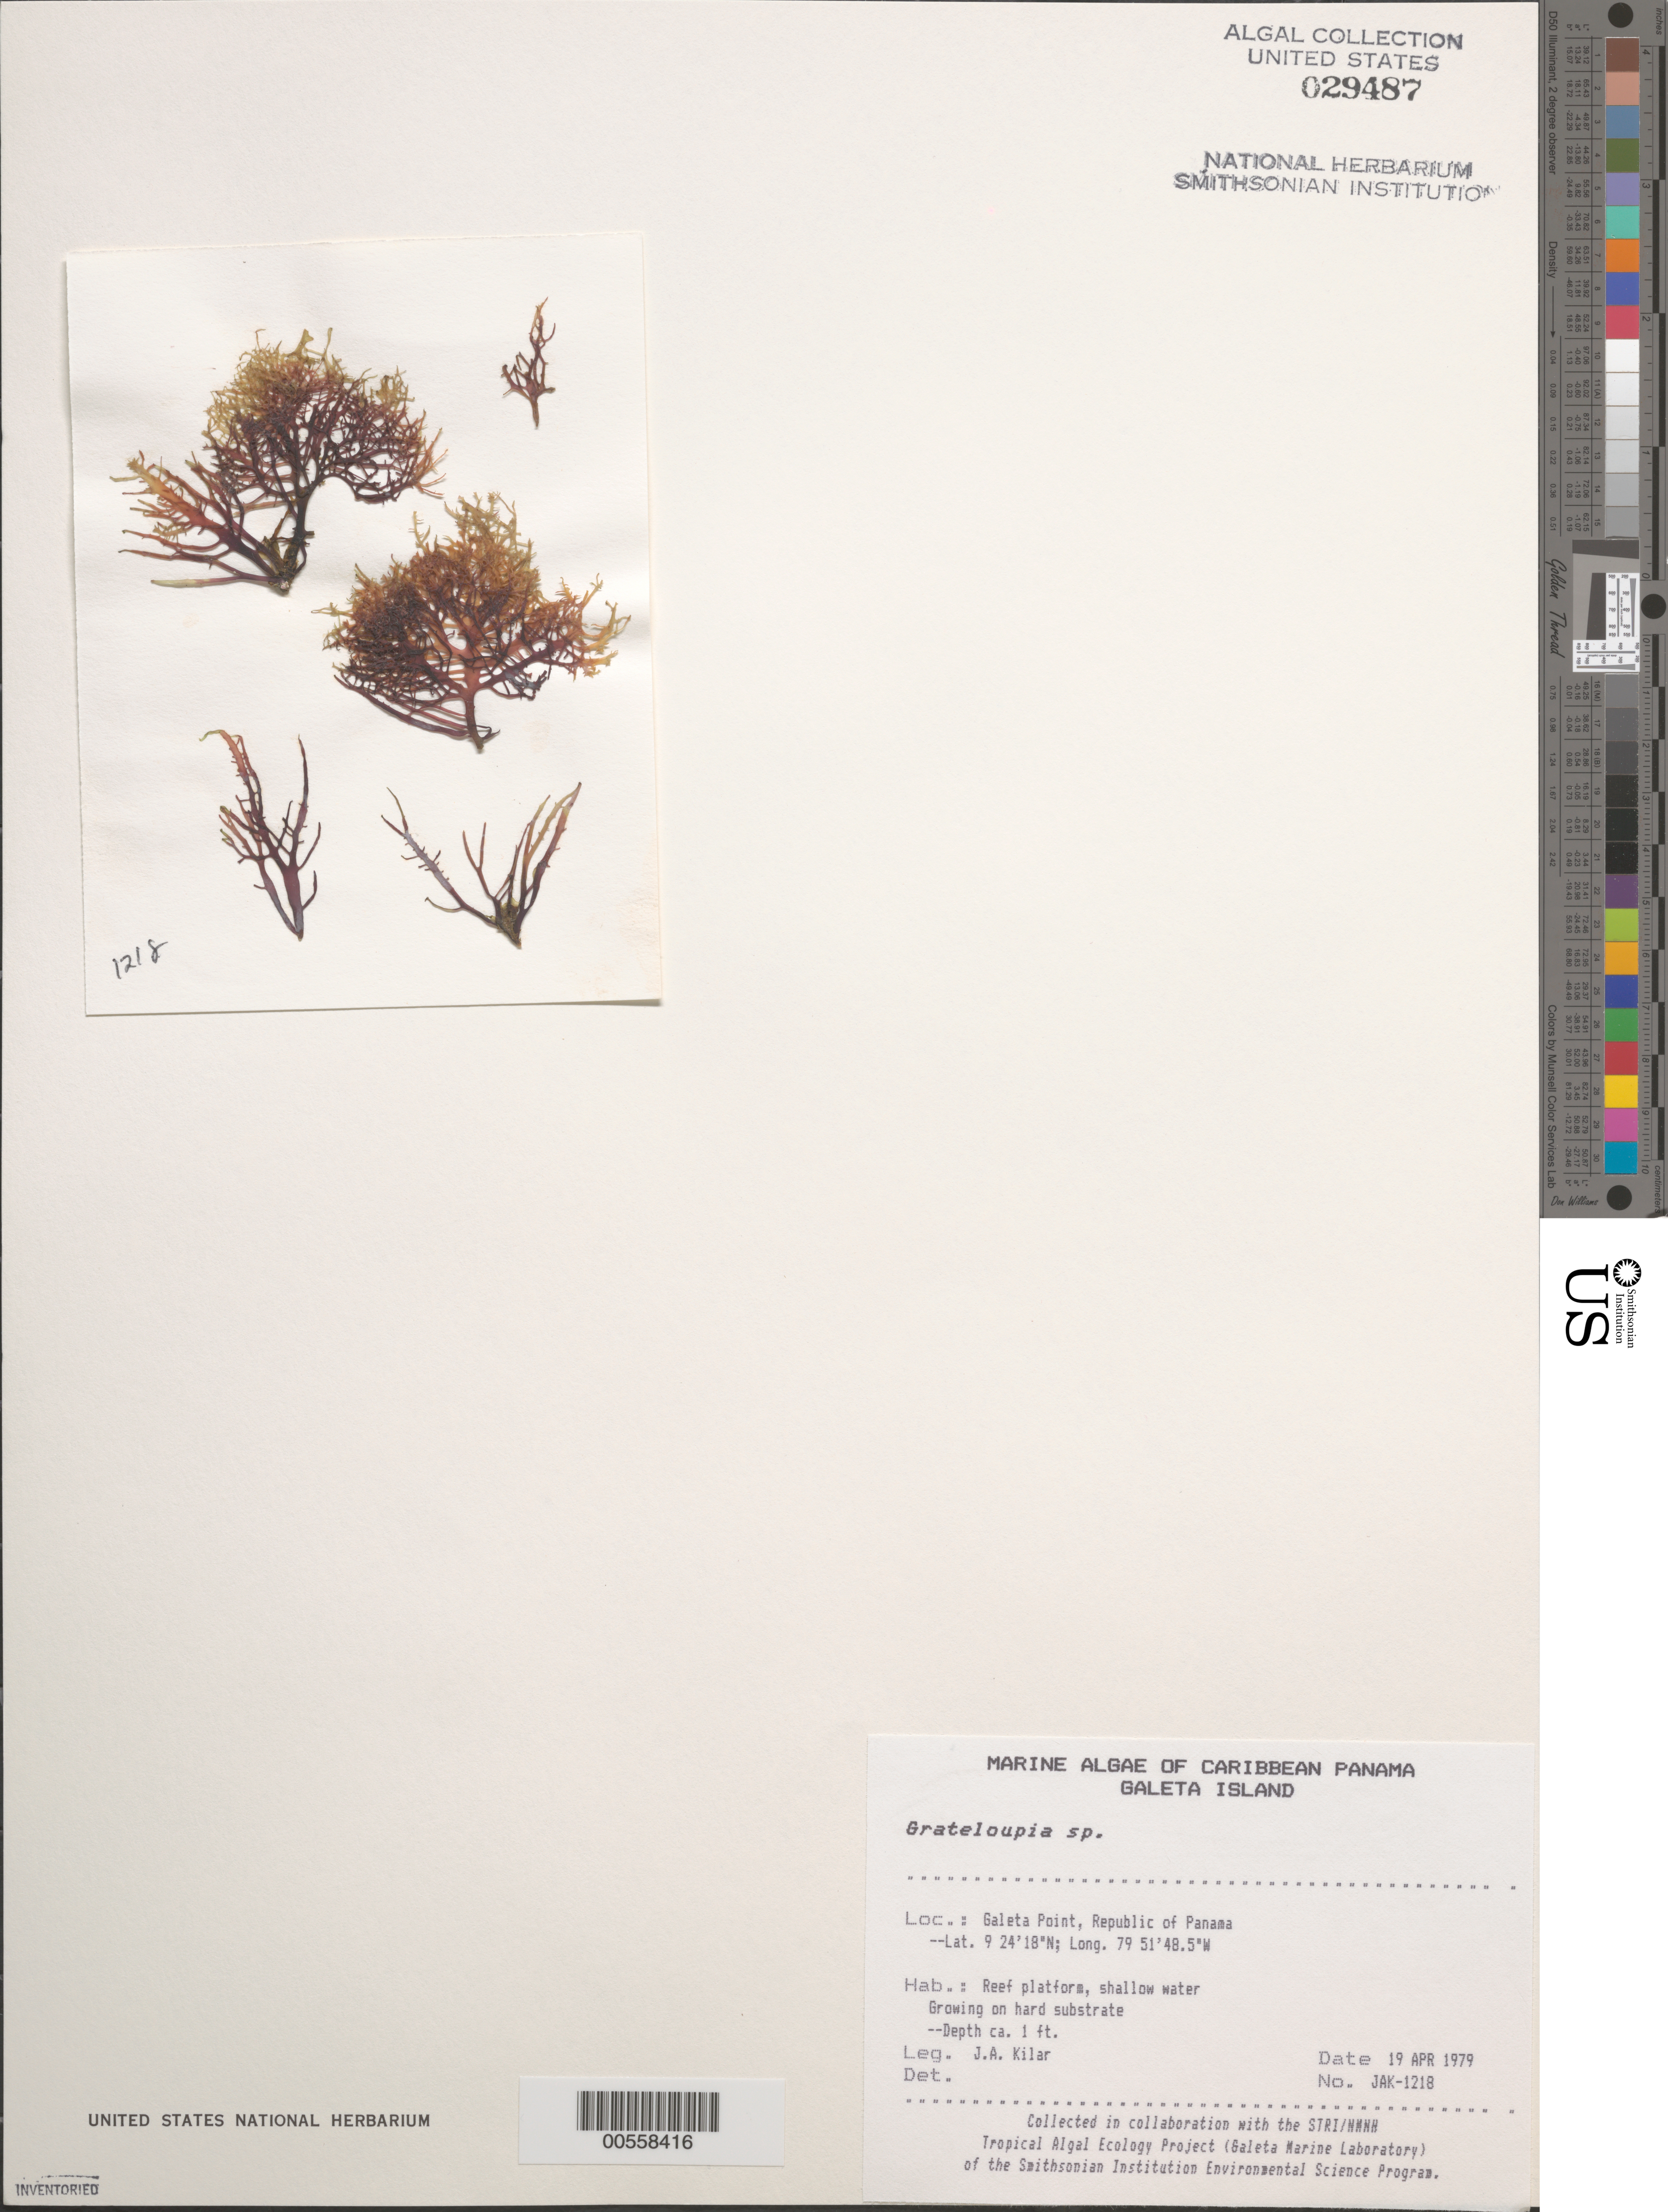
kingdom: Plantae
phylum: Rhodophyta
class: Florideophyceae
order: Halymeniales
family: Halymeniaceae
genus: Grateloupia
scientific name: Grateloupia sp.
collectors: J. A. Kilar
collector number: JAK-1218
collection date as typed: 19 Apr 1979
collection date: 1979-04-19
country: Panama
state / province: Colón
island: Galeta Island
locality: Galeta Point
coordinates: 9 24' 18" N, 79 51' 48.5" W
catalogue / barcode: US 29487